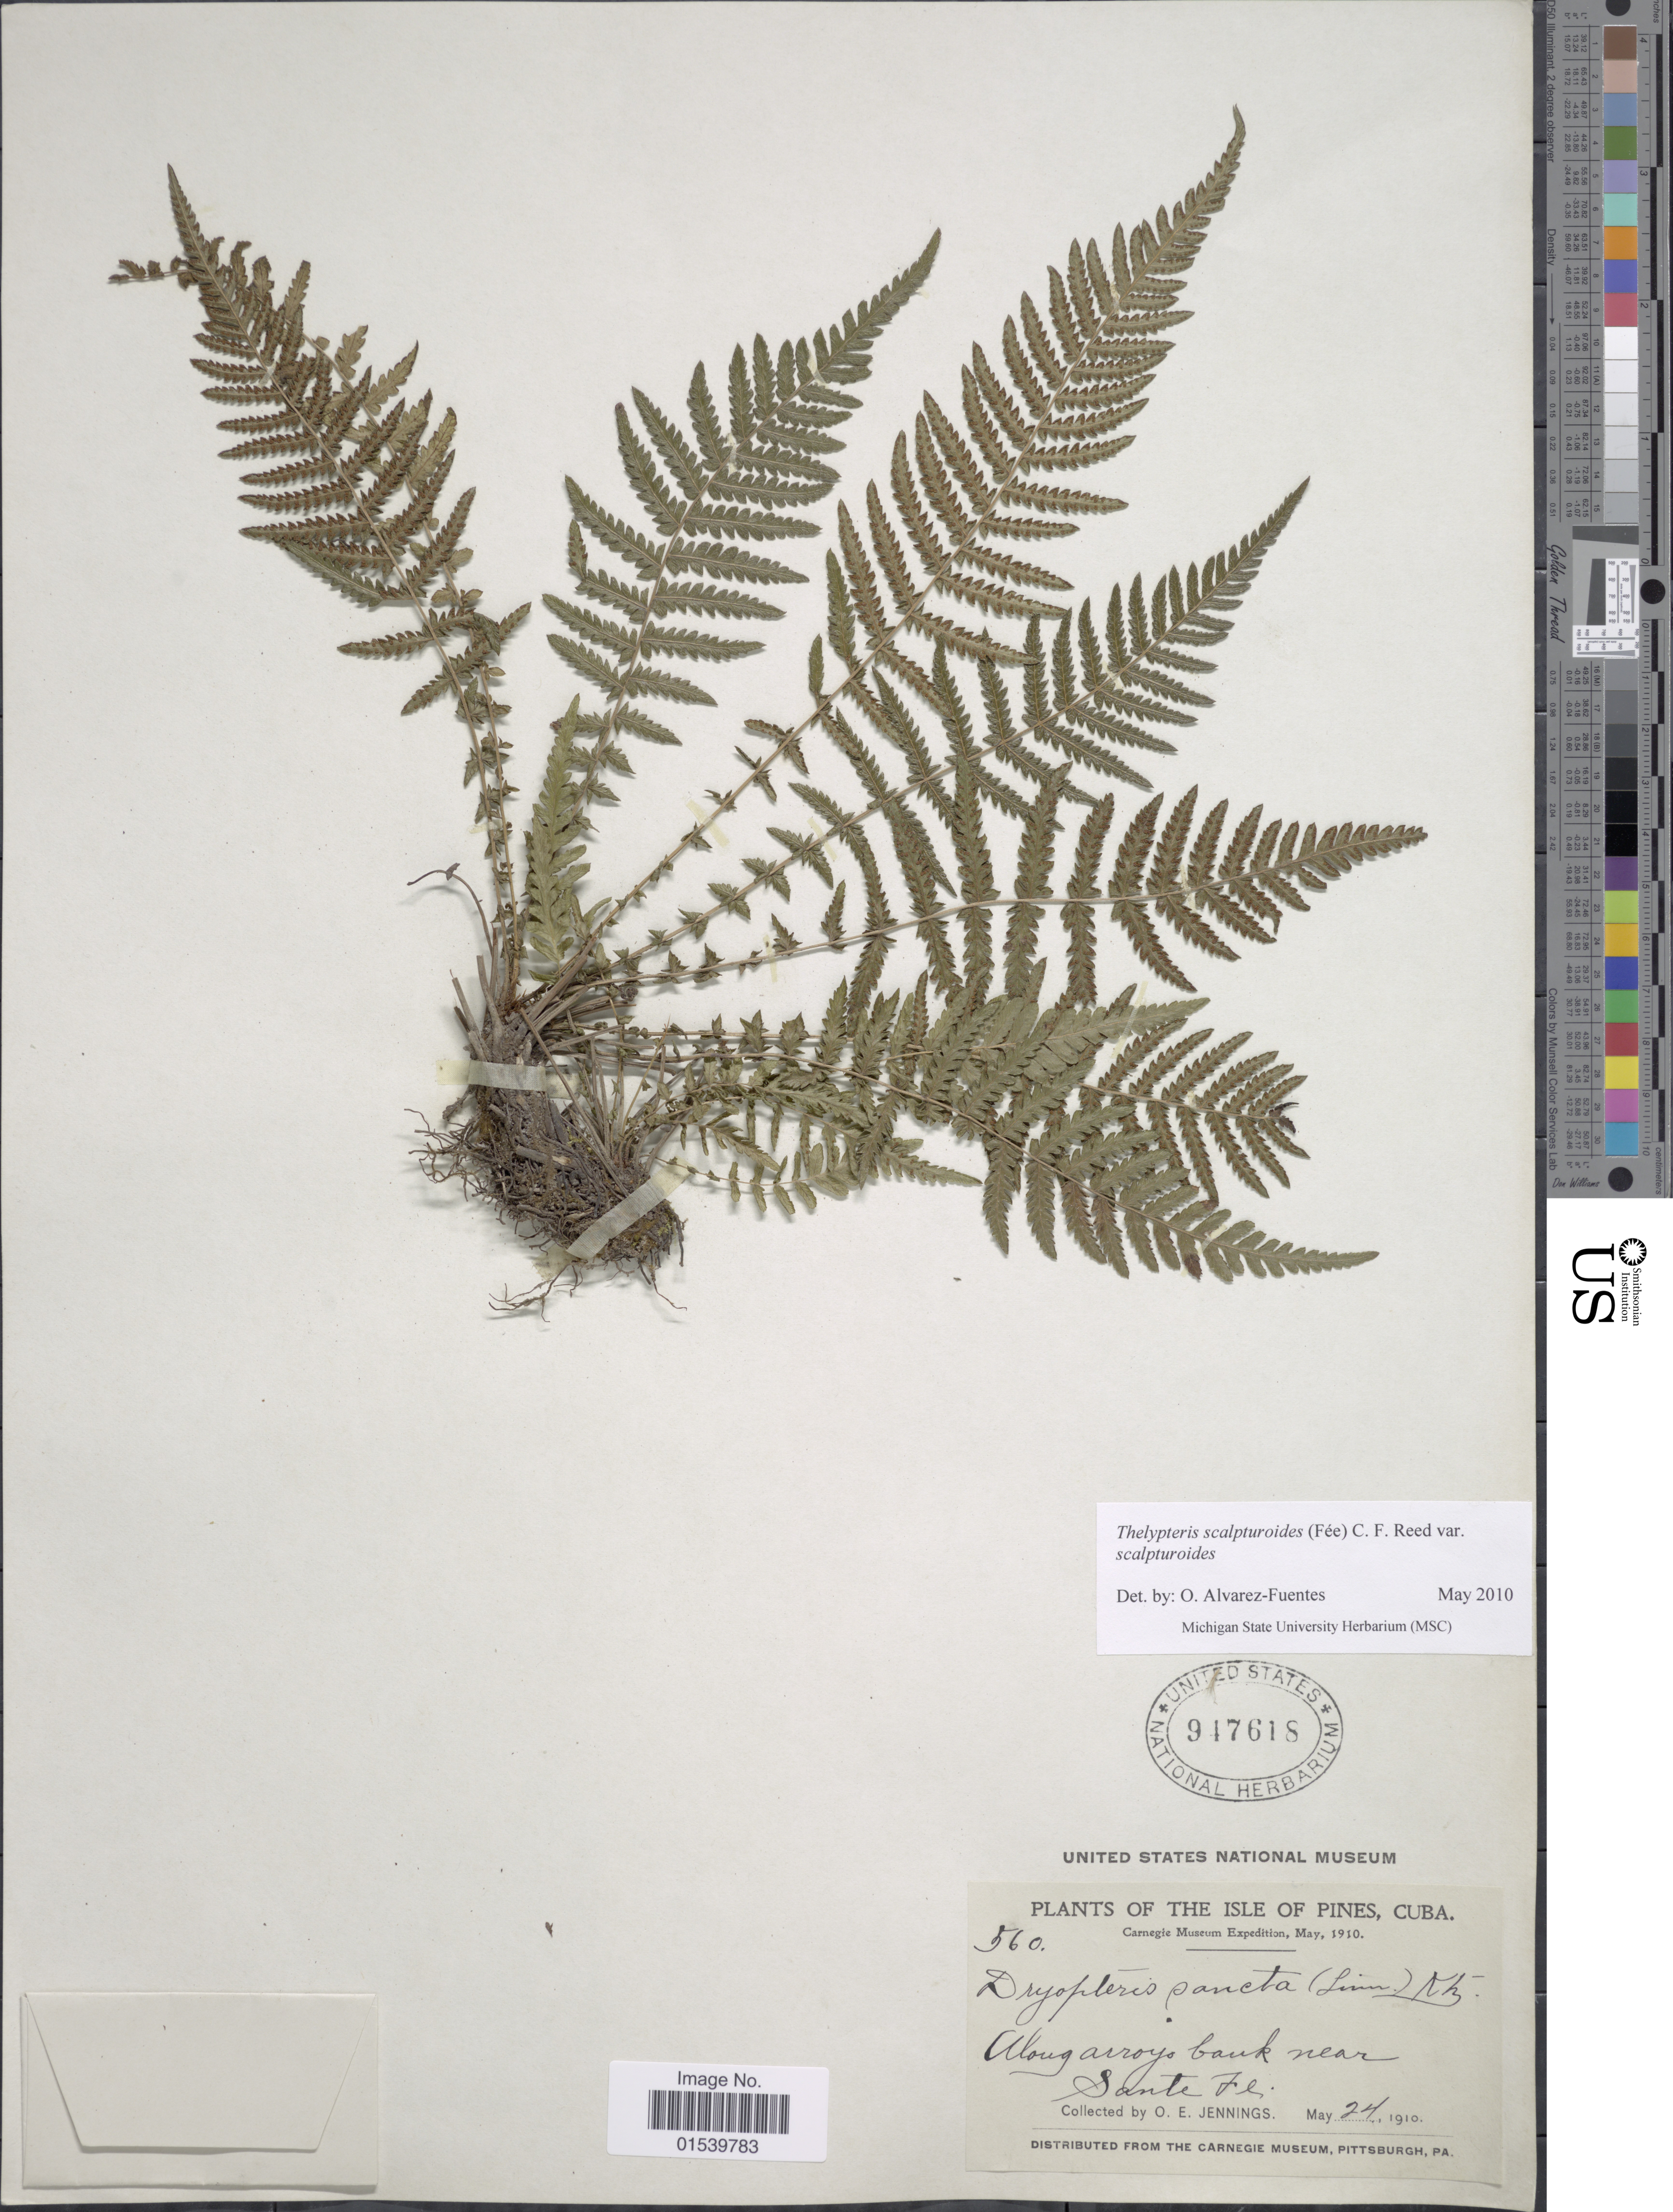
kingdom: Plantae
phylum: Tracheophyta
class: Polypodiopsida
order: Polypodiales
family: Thelypteridaceae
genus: Amauropelta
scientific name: Amauropelta scalpturoides (Fée) comb. nov., ined 2015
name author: (Fée)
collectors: O. E. Jennings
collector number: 560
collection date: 1910-05-24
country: Cuba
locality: The Isle of Pines, Along arroyo bank near Santa fe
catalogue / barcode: US 947618